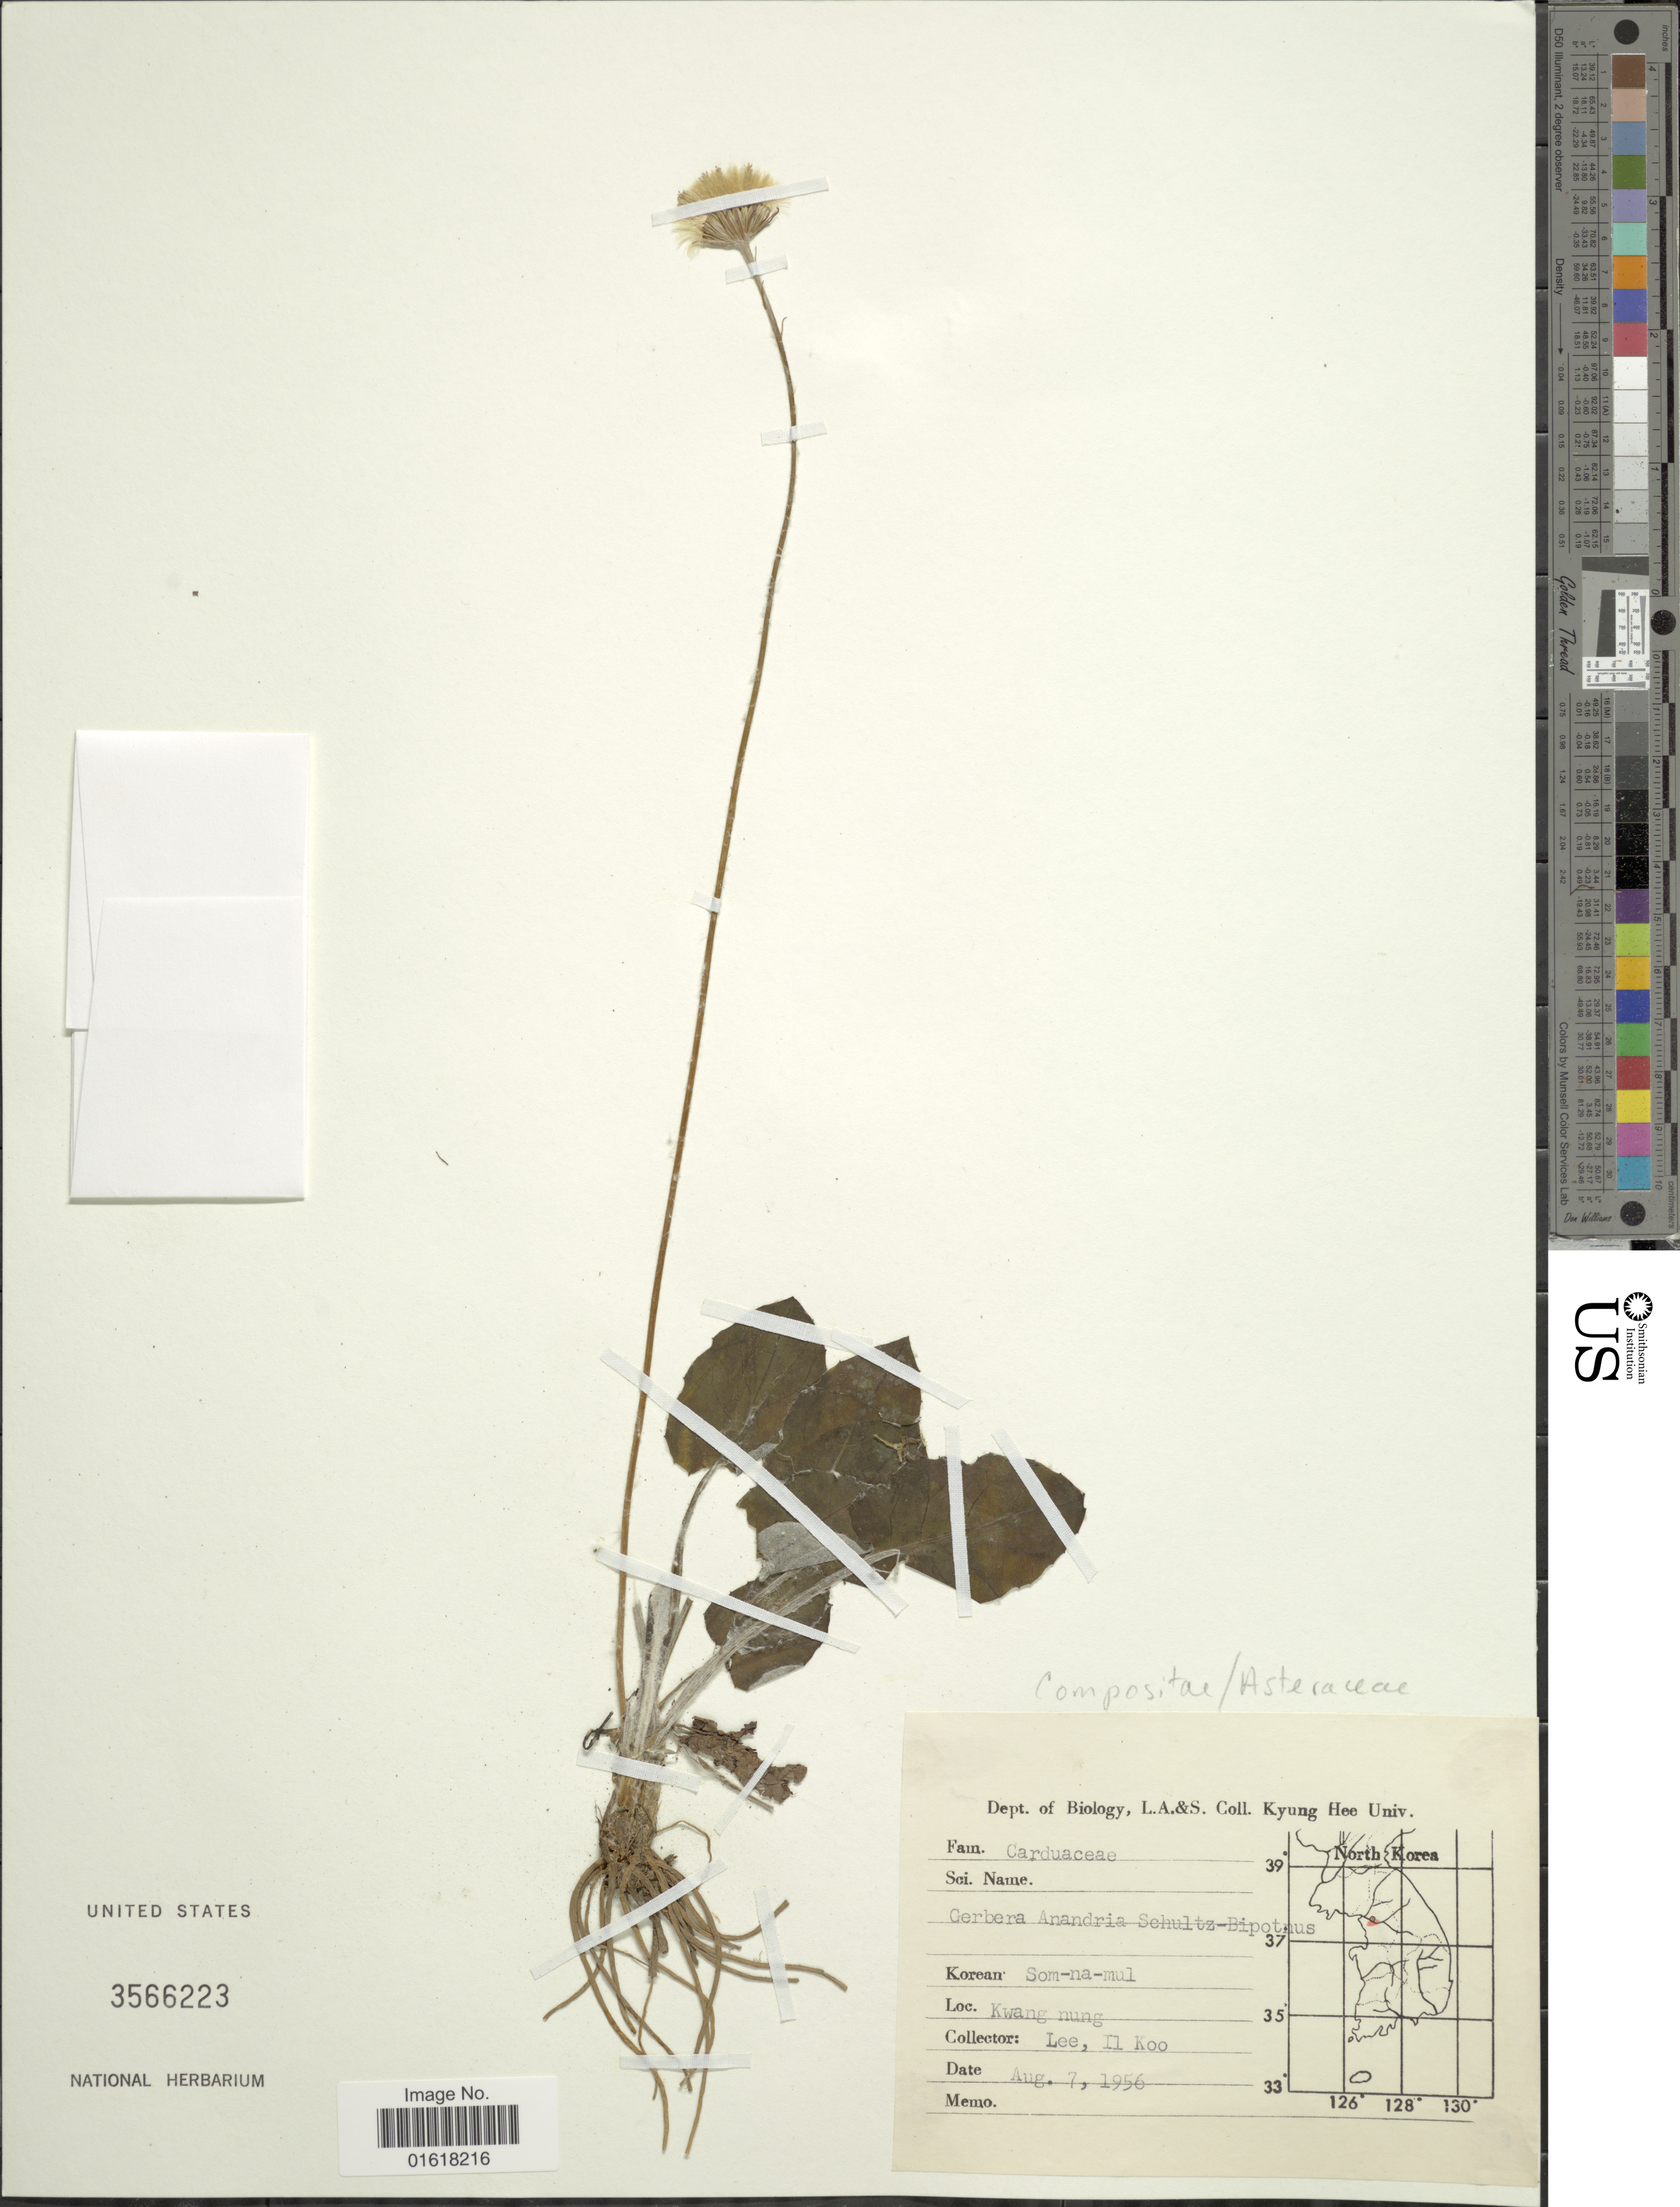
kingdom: Plantae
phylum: Tracheophyta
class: Magnoliopsida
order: Asterales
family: Asteraceae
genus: Leibnitzia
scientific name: Leibnitzia anandria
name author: (L.) Nakai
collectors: I. Lee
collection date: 1956-08-07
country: North Korea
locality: Kwang nung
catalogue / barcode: US 3566223